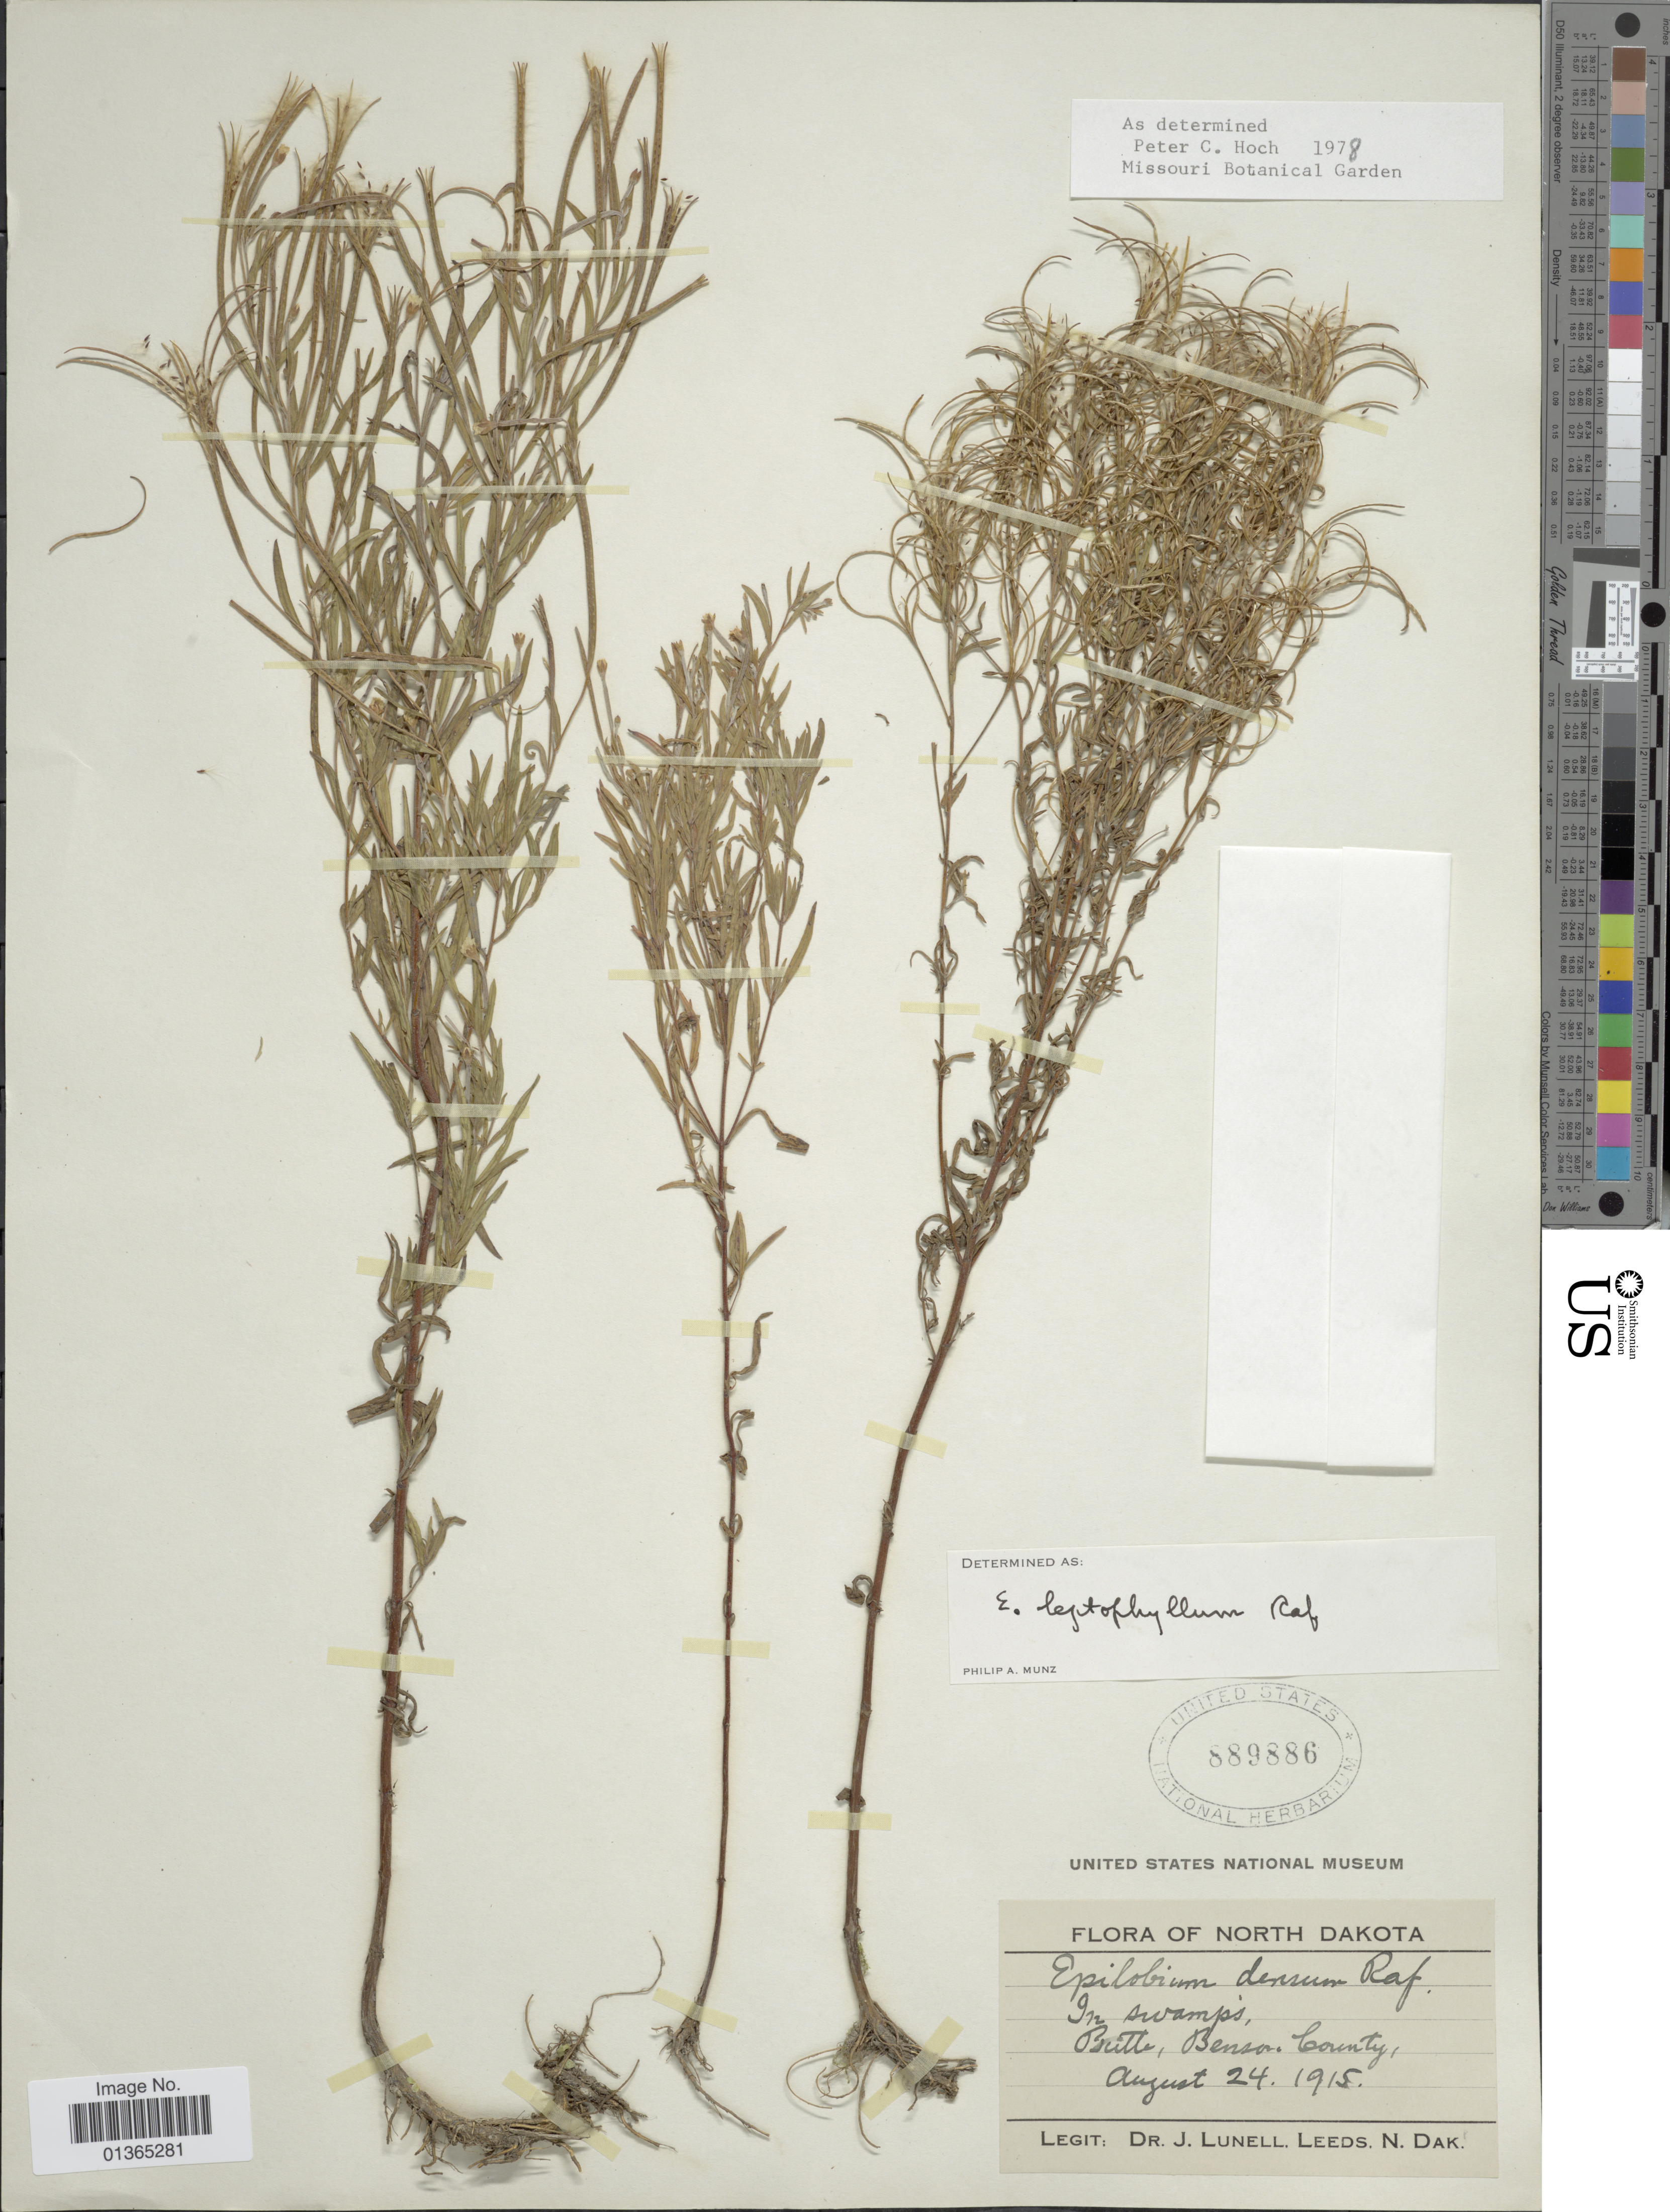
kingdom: Plantae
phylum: Tracheophyta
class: Magnoliopsida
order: Myrtales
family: Onagraceae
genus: Epilobium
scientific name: Epilobium leptophyllum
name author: Raf.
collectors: J. Lunell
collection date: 1915-08-24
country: United States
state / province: North Dakota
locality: Butte, Benson County.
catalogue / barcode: US 889886